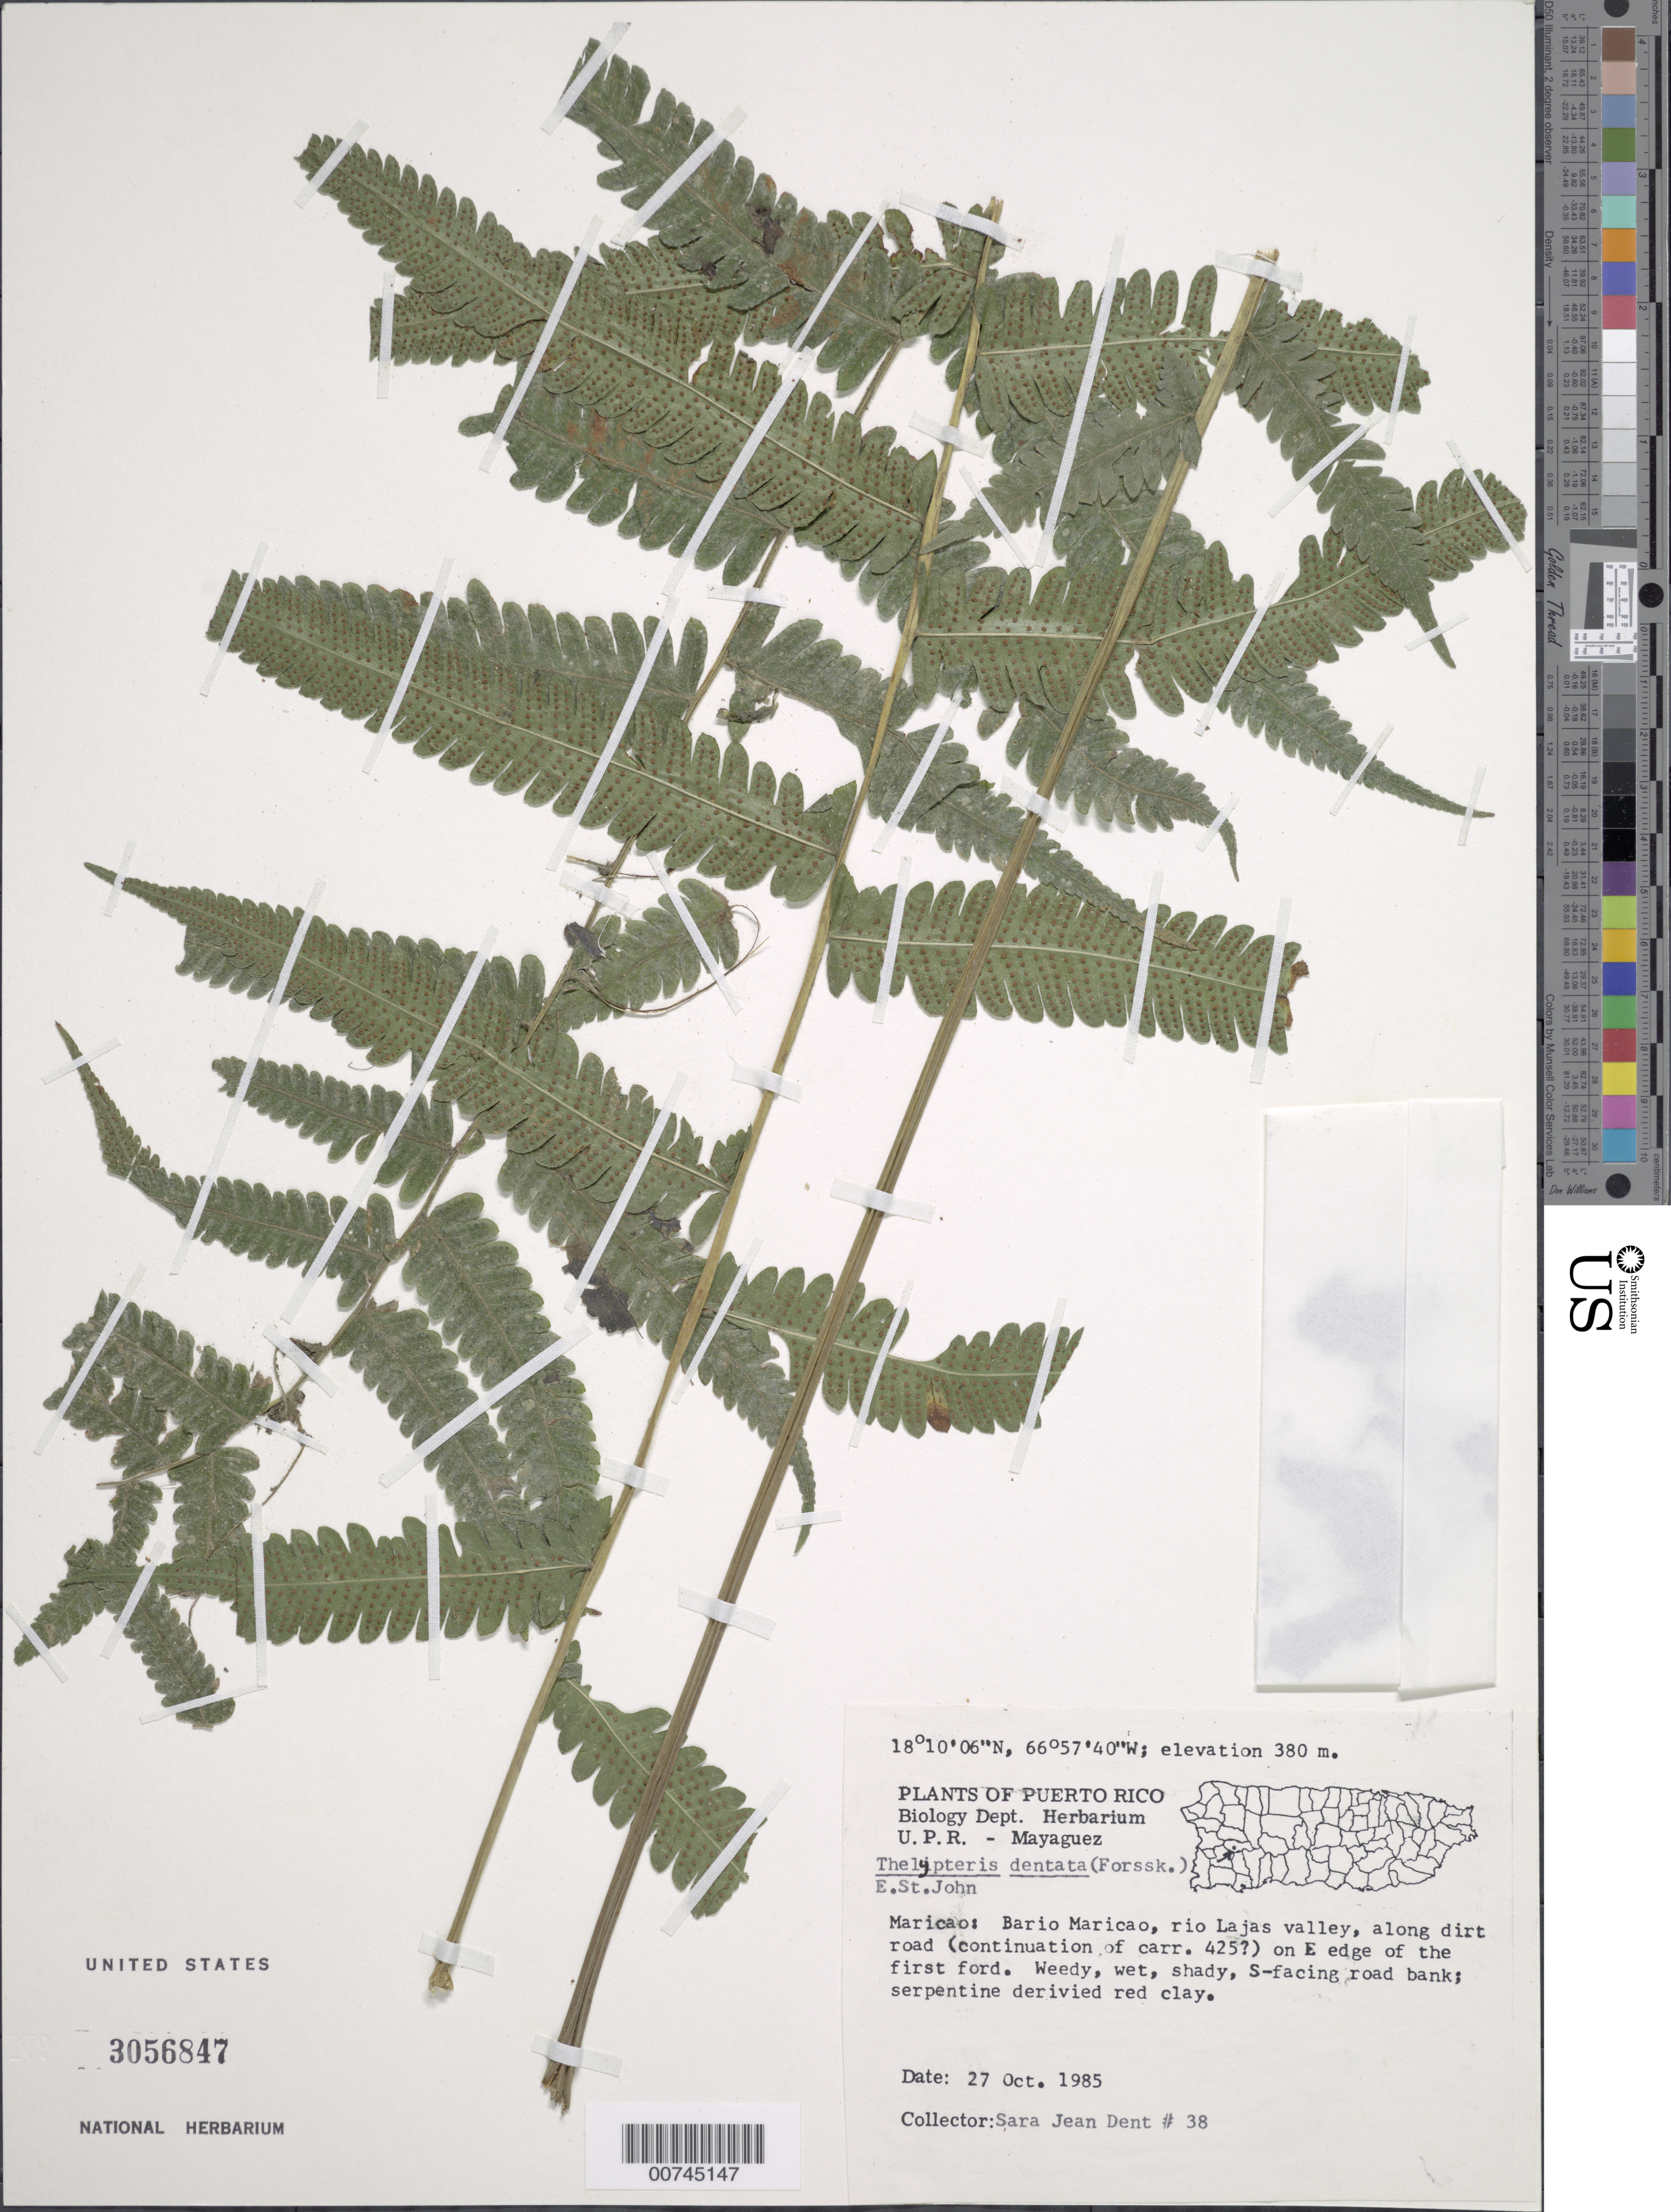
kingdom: Plantae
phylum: Tracheophyta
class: Polypodiopsida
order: Polypodiales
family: Thelypteridaceae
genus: Christella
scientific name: Christella dentata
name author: (Forssk.) Brownsey & Jermy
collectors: S. Dent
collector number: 38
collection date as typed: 27 Oct 1985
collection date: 1985-10-27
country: Puerto Rico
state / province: Maricao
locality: Barrio Maricao, rio Lajas valley, along dirt road (continuation of carr. 425?) on E edge of the first ford.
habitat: Weedy, wet, shady, S facing road bank; serpentine derivied red clay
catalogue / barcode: US 3056847